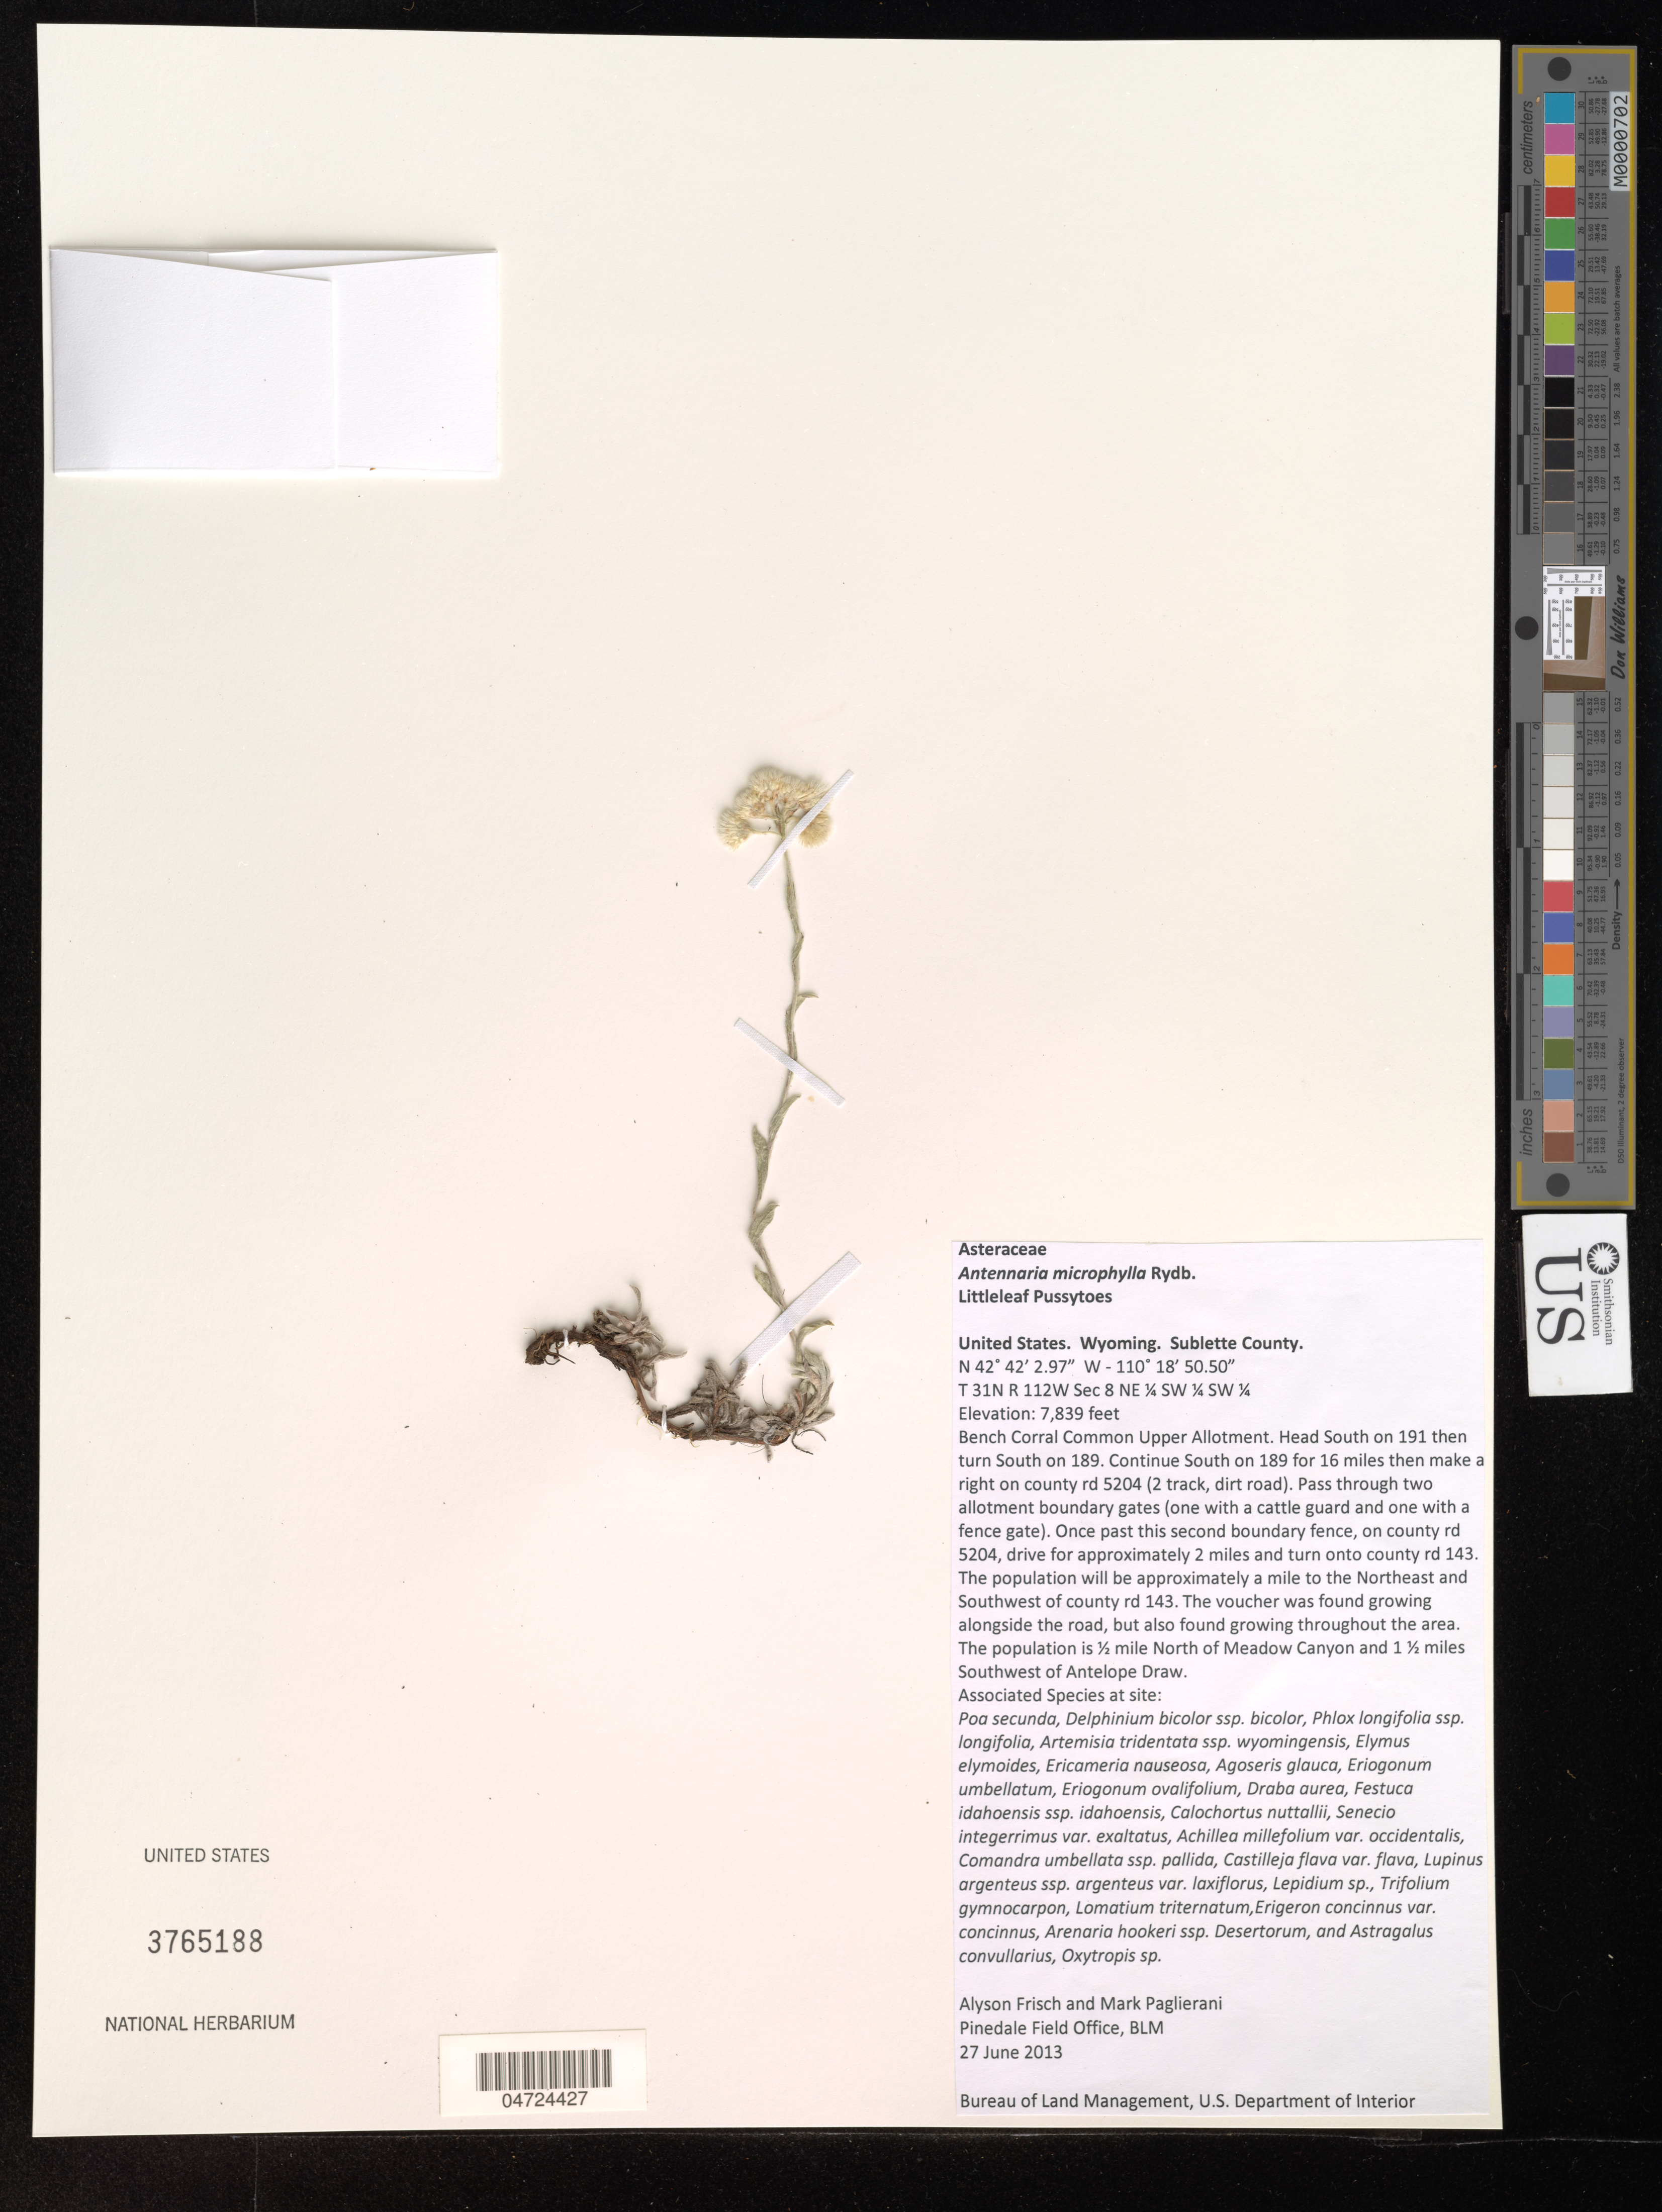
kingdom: Plantae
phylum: Tracheophyta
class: Magnoliopsida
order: Asterales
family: Asteraceae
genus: Antennaria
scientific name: Antennaria microphylla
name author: Rydb.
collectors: A. Frisch & M. Paglierani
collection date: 2013-06-27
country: United States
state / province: Wyoming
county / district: Sublette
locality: Sublette County. T 31N R 112W Sec 8 NE¼ SW ¼ SW ¼. Bench Corral Common Upper Allotment. Head South on 191 then turn South on 189. Continue South on 189 for 16 miles then make a right on county rd 5204 (2 track, dirt road). Pass through two allotment boundary gates (one with a cattle guard and one with a fence gate). Once past this second boundary fence, on country rd 5204, drive for approximately 2 miles and turn onto county rd 143. The population will be approximately a mile to the Northeast and Southwest of country rd 143. The voucher was found growing alongside the road, but also found growing throughout the area. The population is ½ mile North of Meadow Canyon and 1½ miles Southwest of Antelope Draw.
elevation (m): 2389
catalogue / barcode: US 3765188